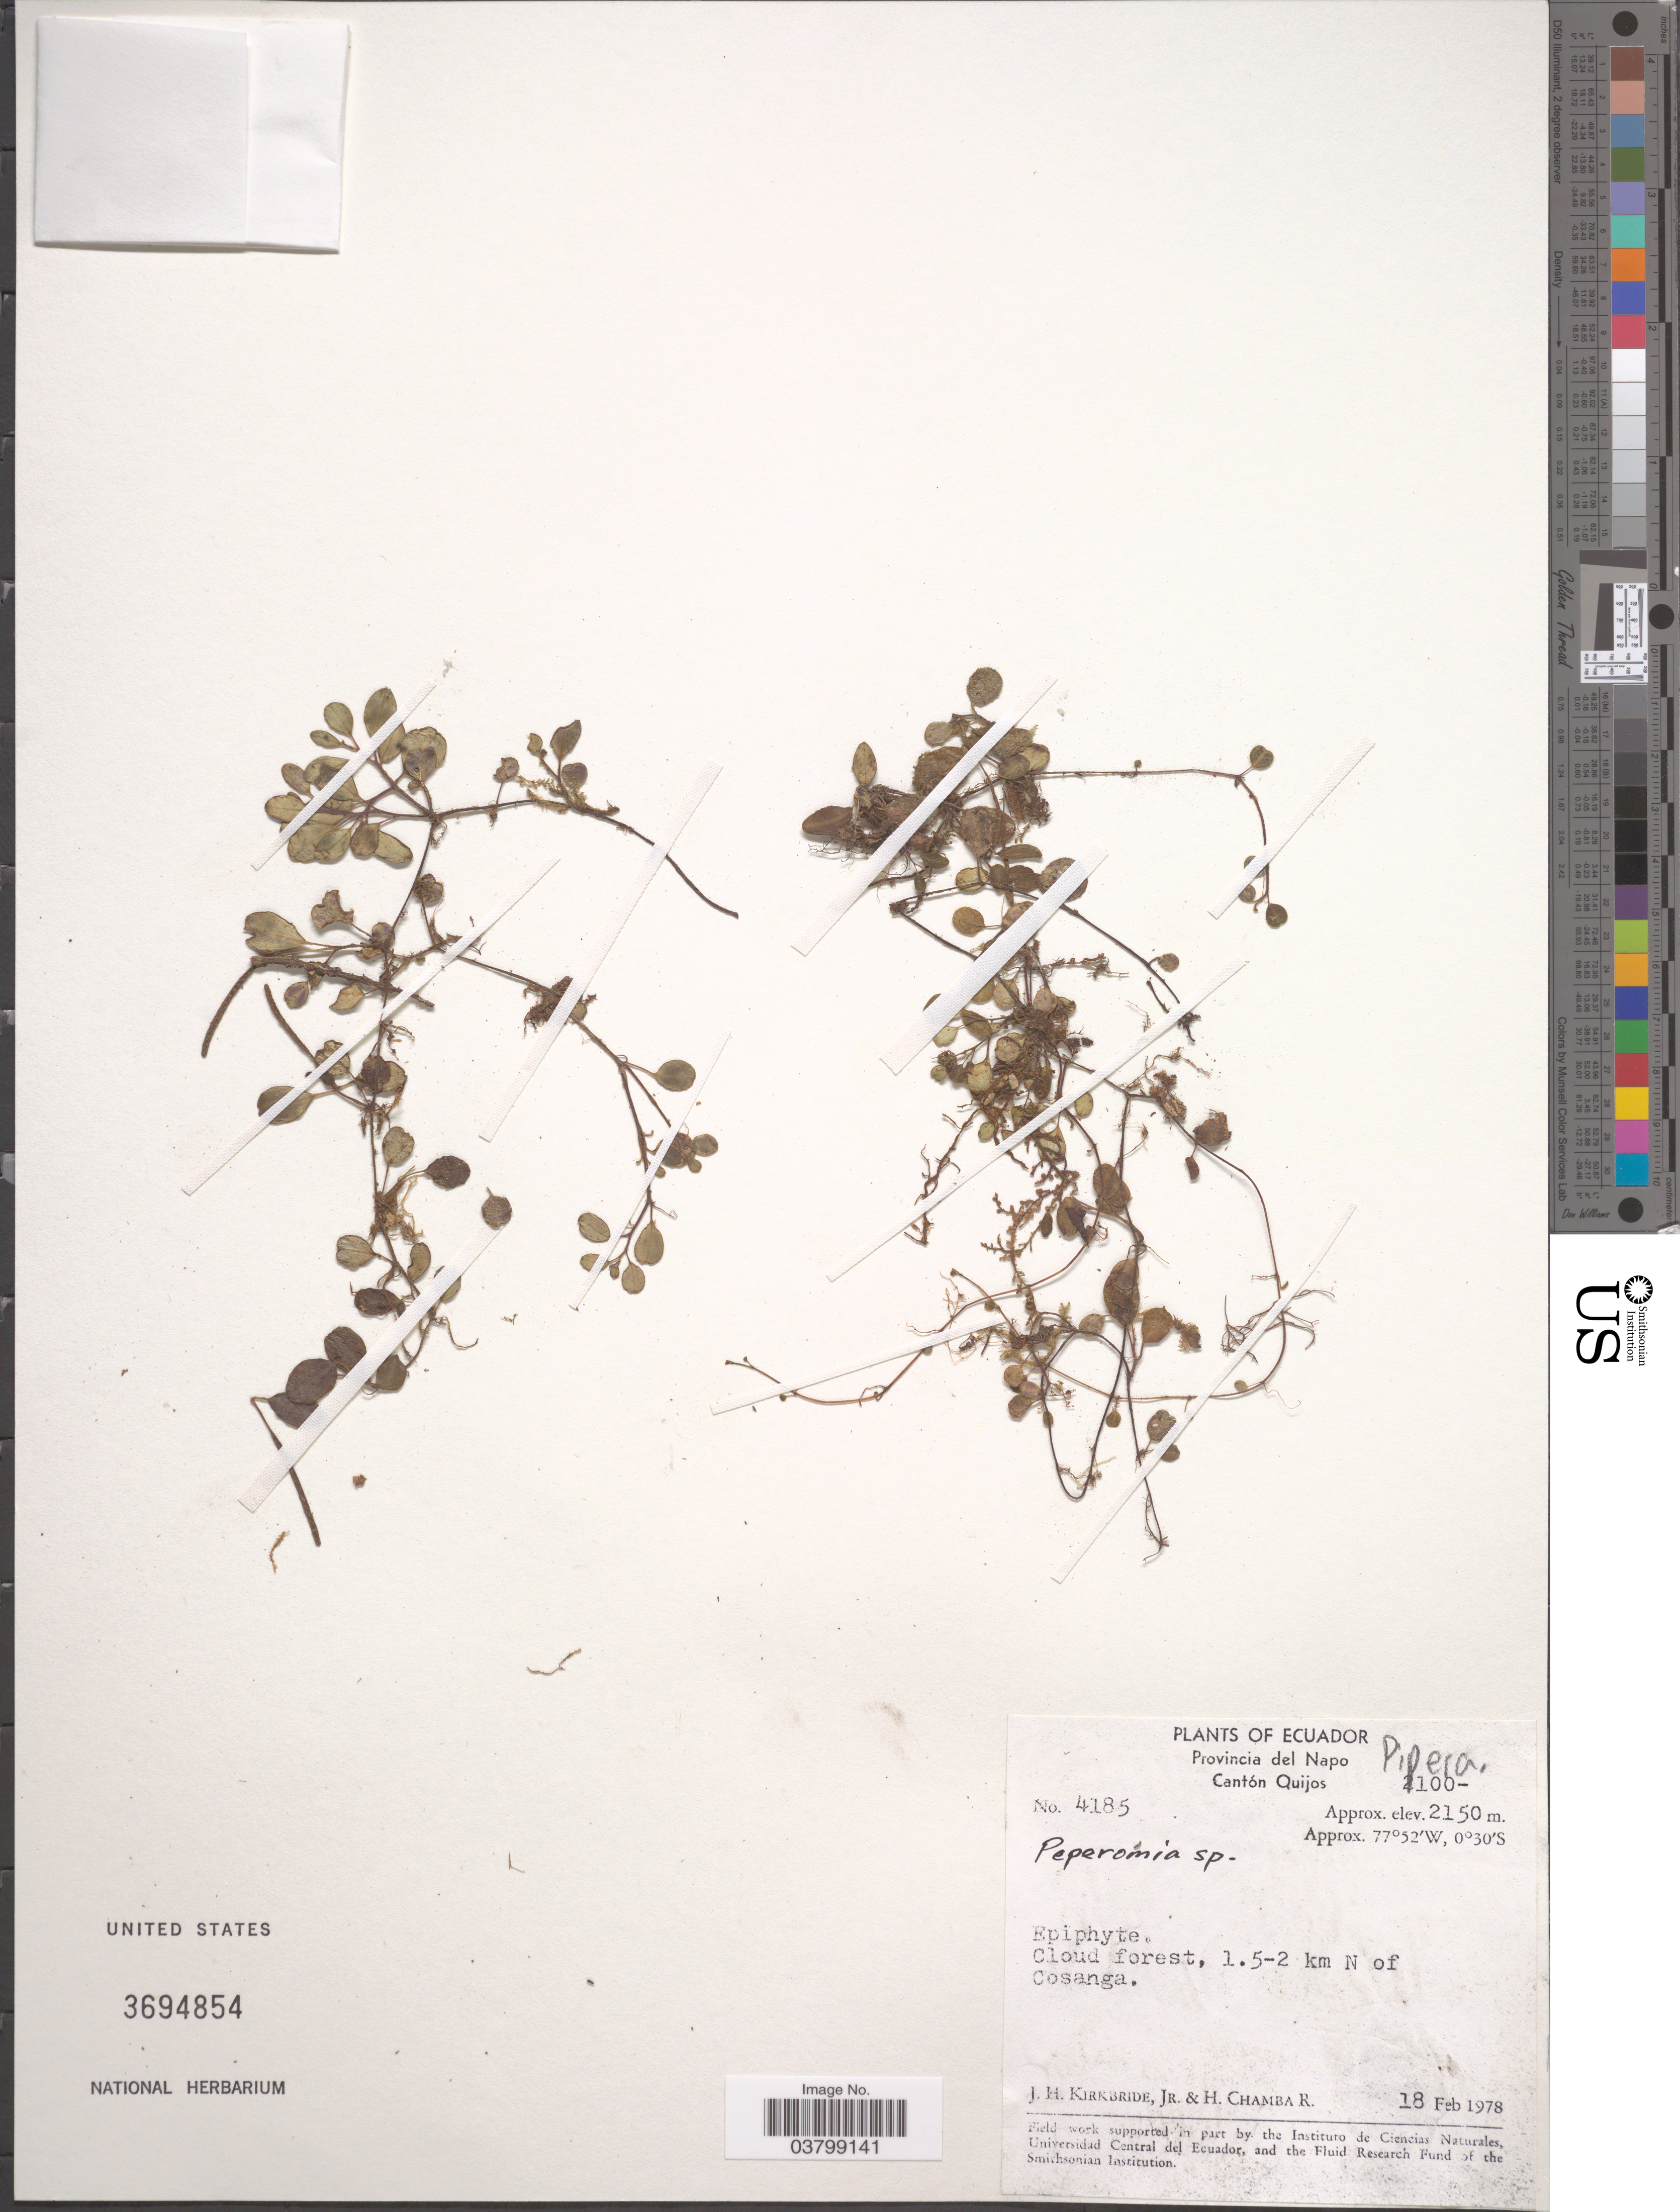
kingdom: Plantae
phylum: Tracheophyta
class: Magnoliopsida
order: Piperales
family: Piperaceae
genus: Peperomia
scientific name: Peperomia sp.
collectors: J. H. Kirkbride & H. Chamba-R.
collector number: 4185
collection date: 1978-02-18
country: Ecuador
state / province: Napo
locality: Cantón Quijos. Cloud forest, 1.5-2 km N of Cosanga.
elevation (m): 2100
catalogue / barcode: US 3694854